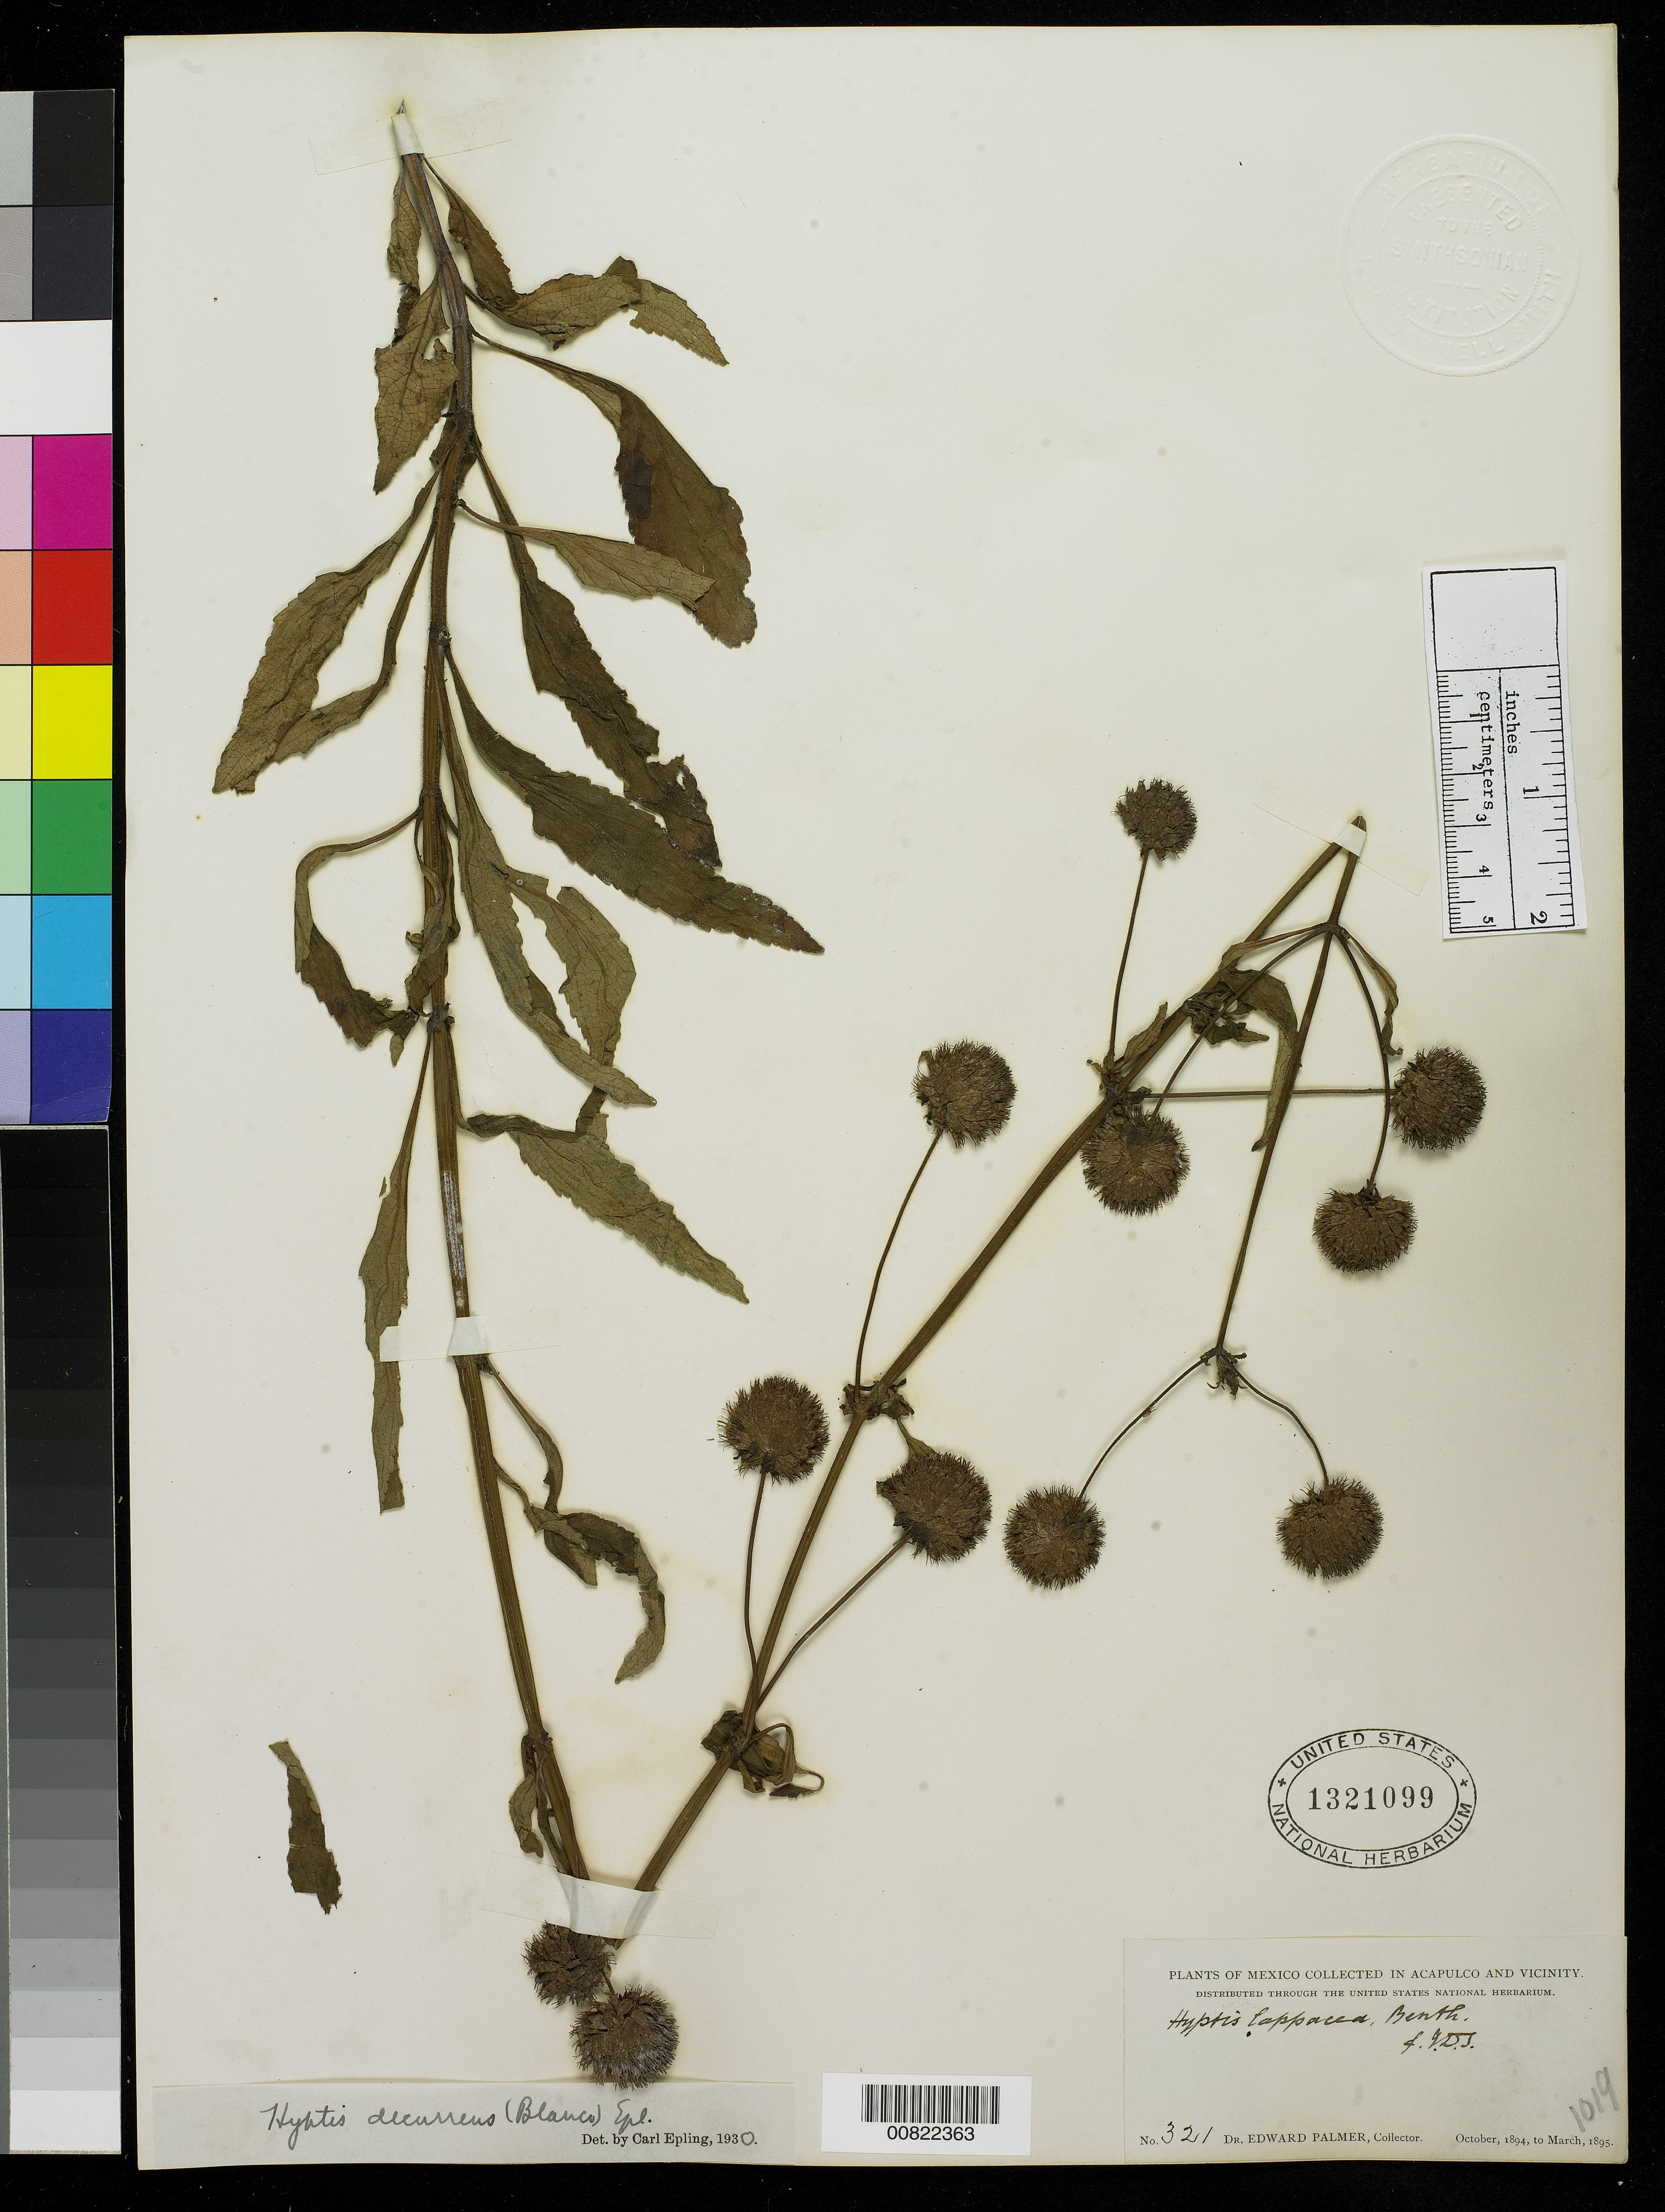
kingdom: Plantae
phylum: Tracheophyta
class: Magnoliopsida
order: Lamiales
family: Lamiaceae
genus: Hyptis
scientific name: Hyptis decurrens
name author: (Blanco) Epling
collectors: E. Palmer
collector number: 321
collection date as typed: Oct 1894 to -- Mar 1895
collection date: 1894-10/1895-03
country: Mexico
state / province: Guerrero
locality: Acapulco, Guerrero and vicinity.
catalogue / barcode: US 1321099